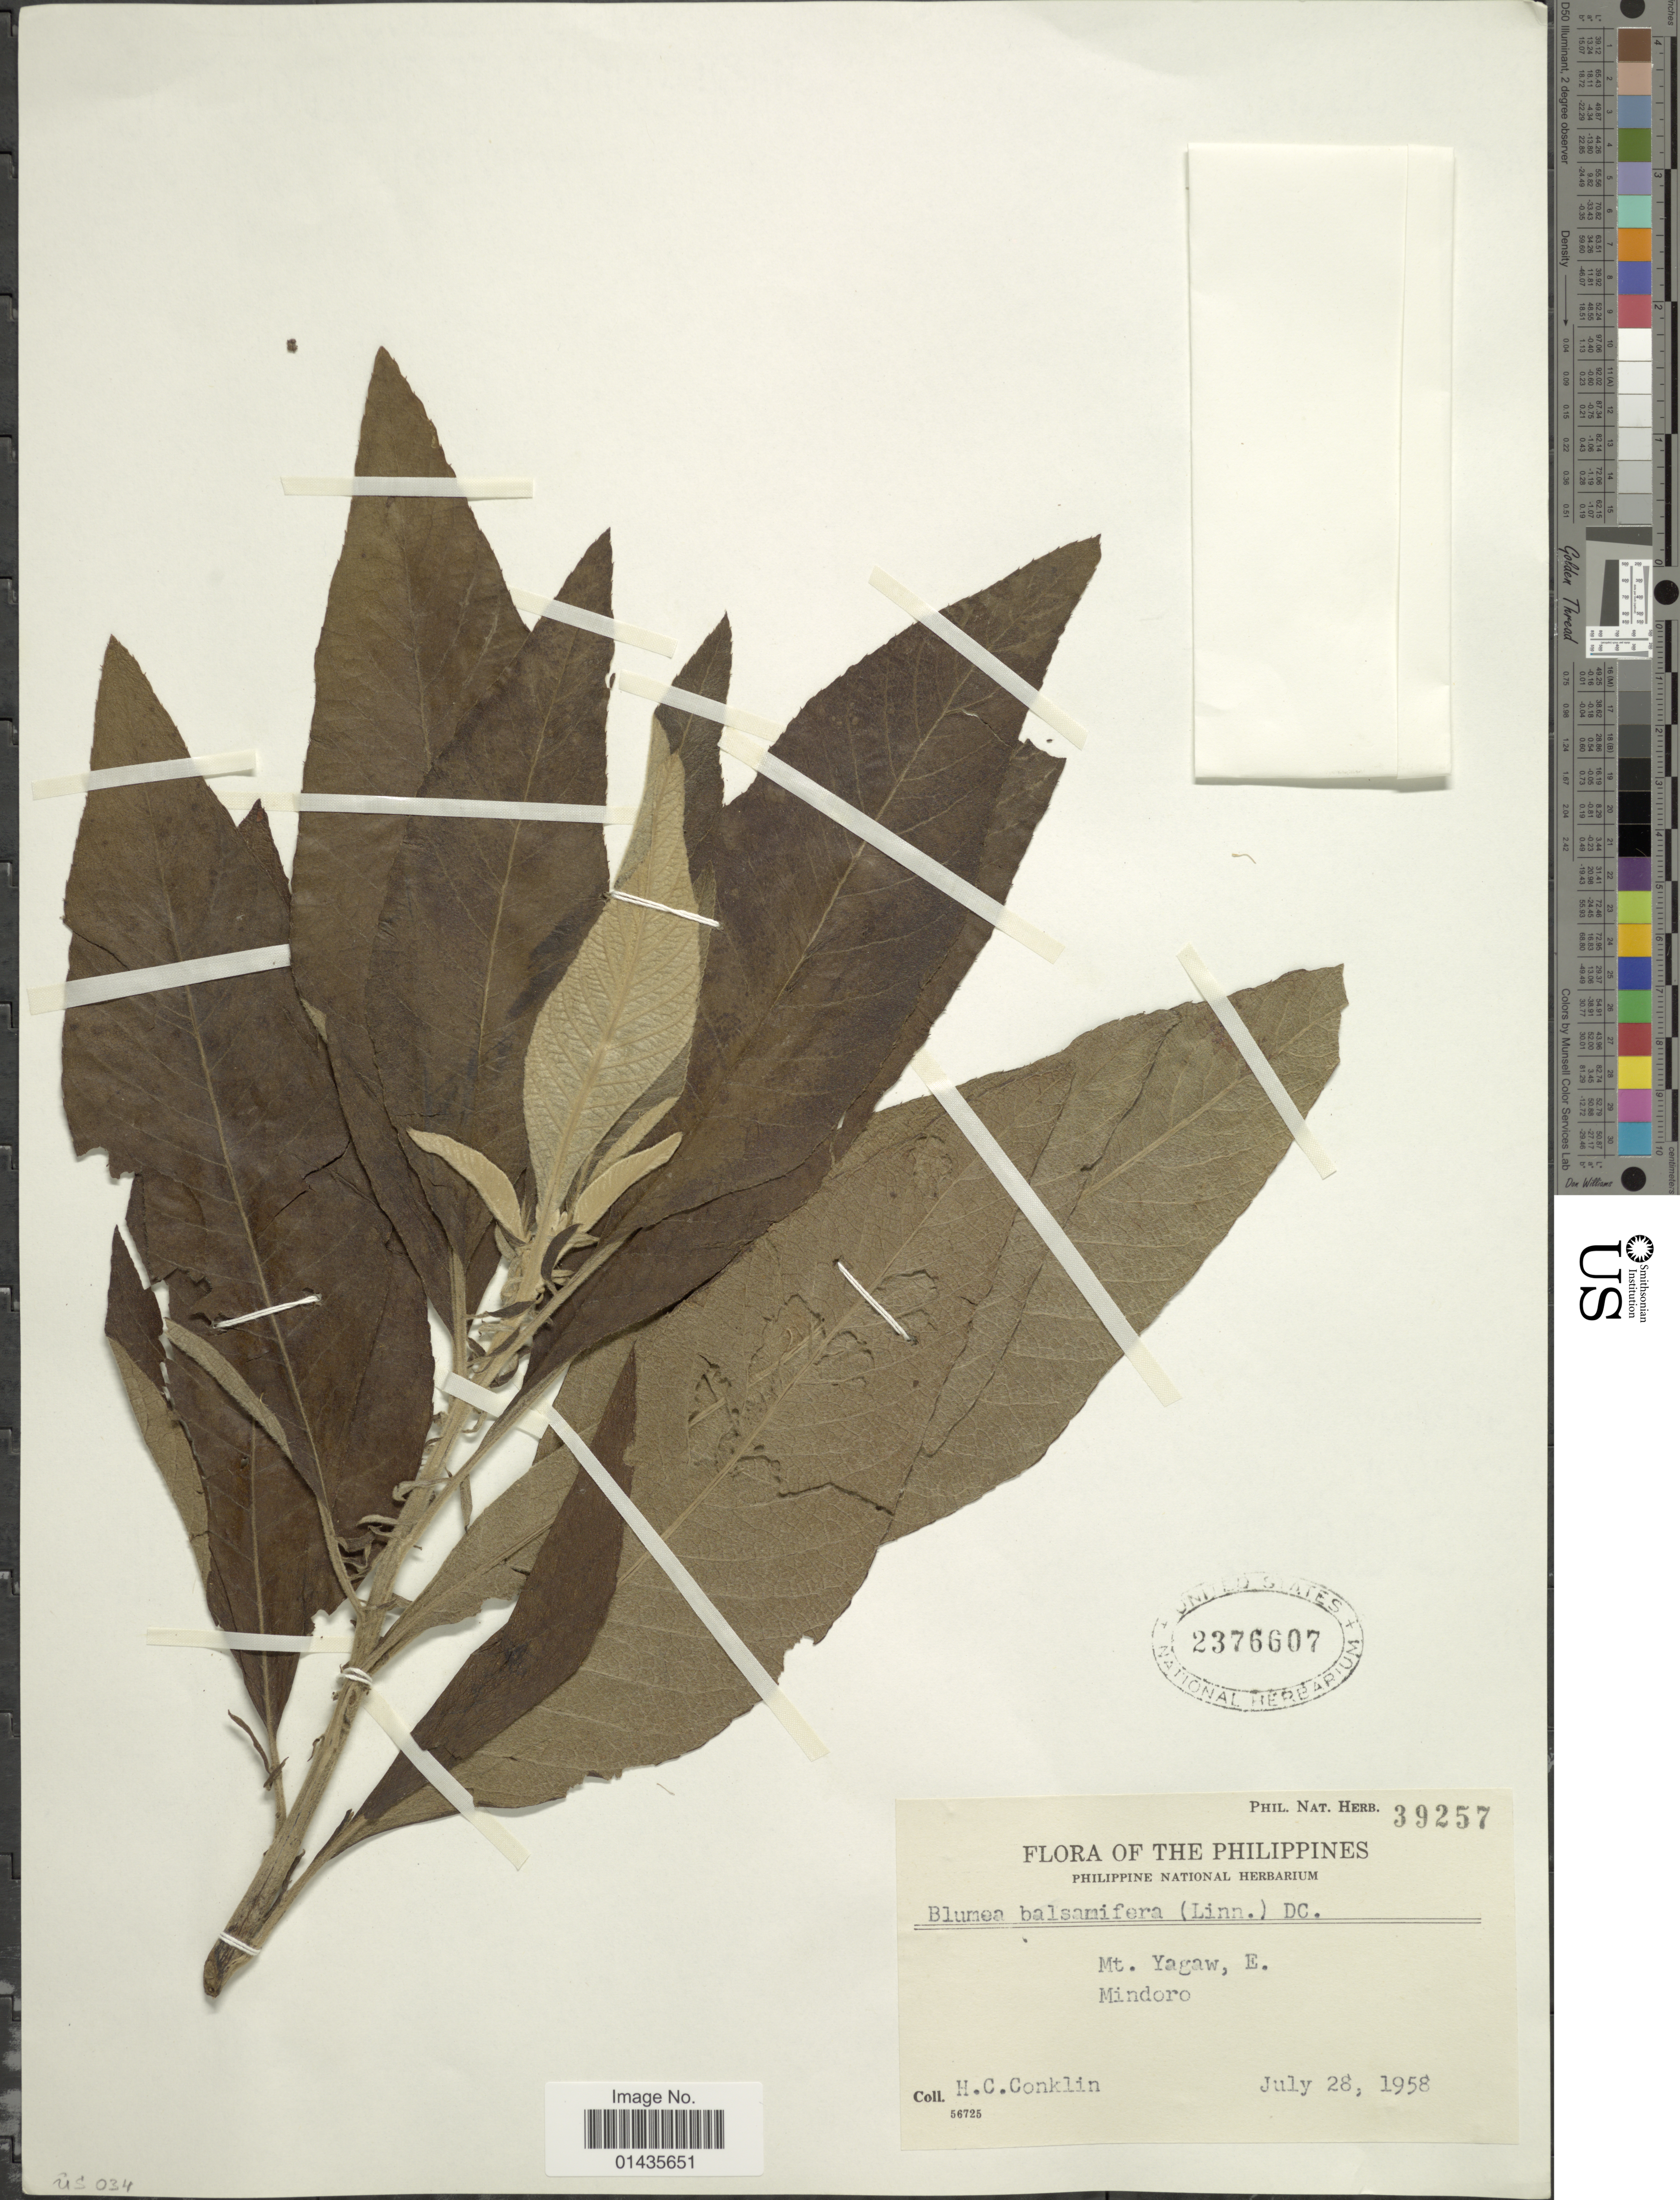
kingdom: Plantae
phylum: Tracheophyta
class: Magnoliopsida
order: Asterales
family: Asteraceae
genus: Blumea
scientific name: Blumea balsamifera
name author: (L.) DC.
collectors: H. Conklin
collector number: Phil. Nat. Herb. 39257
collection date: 1958-07-28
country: Philippines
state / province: Mimaropa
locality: Mt. Yagaw, E. Mindoro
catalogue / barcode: US 2376607